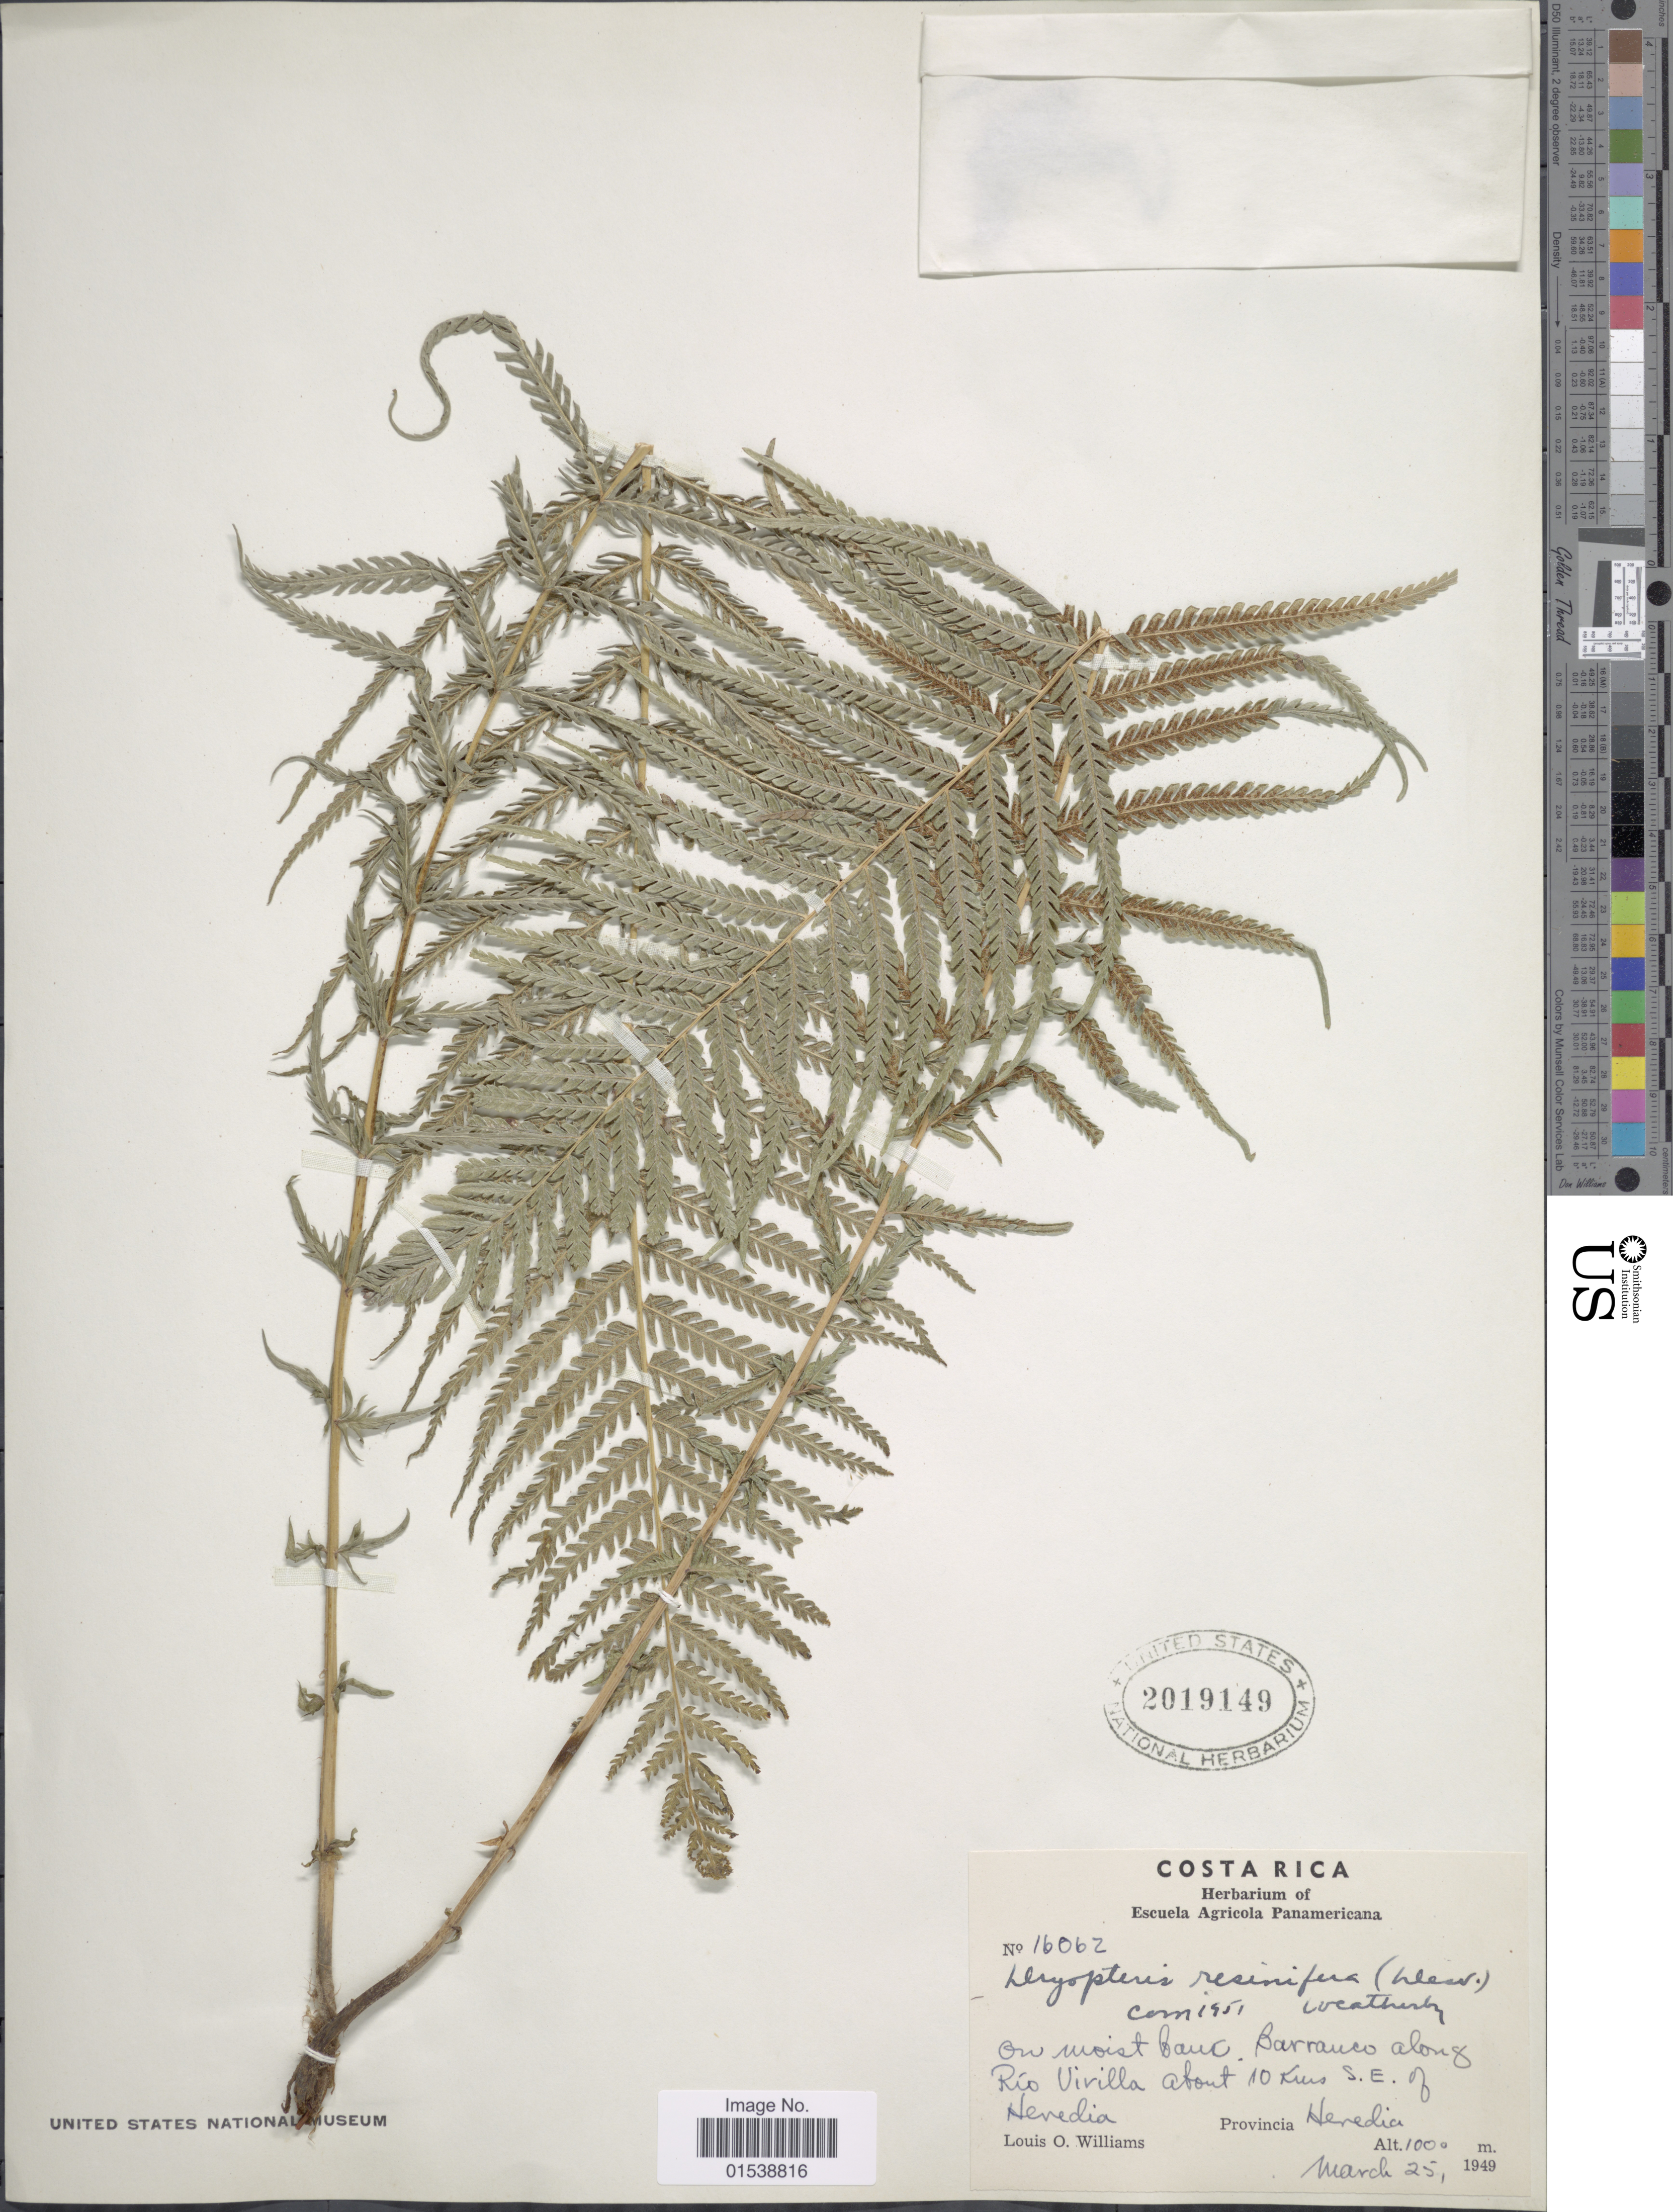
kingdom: Plantae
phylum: Tracheophyta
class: Polypodiopsida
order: Polypodiales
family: Thelypteridaceae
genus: Amauropelta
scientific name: Amauropelta resinifera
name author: (Desv.) Pic. Serm.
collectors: L. O. Williams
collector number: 16062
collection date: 1949-03-25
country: Costa Rica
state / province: Heredia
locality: Barranco along Rio Virilla about 10 kms S.E. of Heredia, Provincia Herdia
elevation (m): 1000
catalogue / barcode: US 2019149